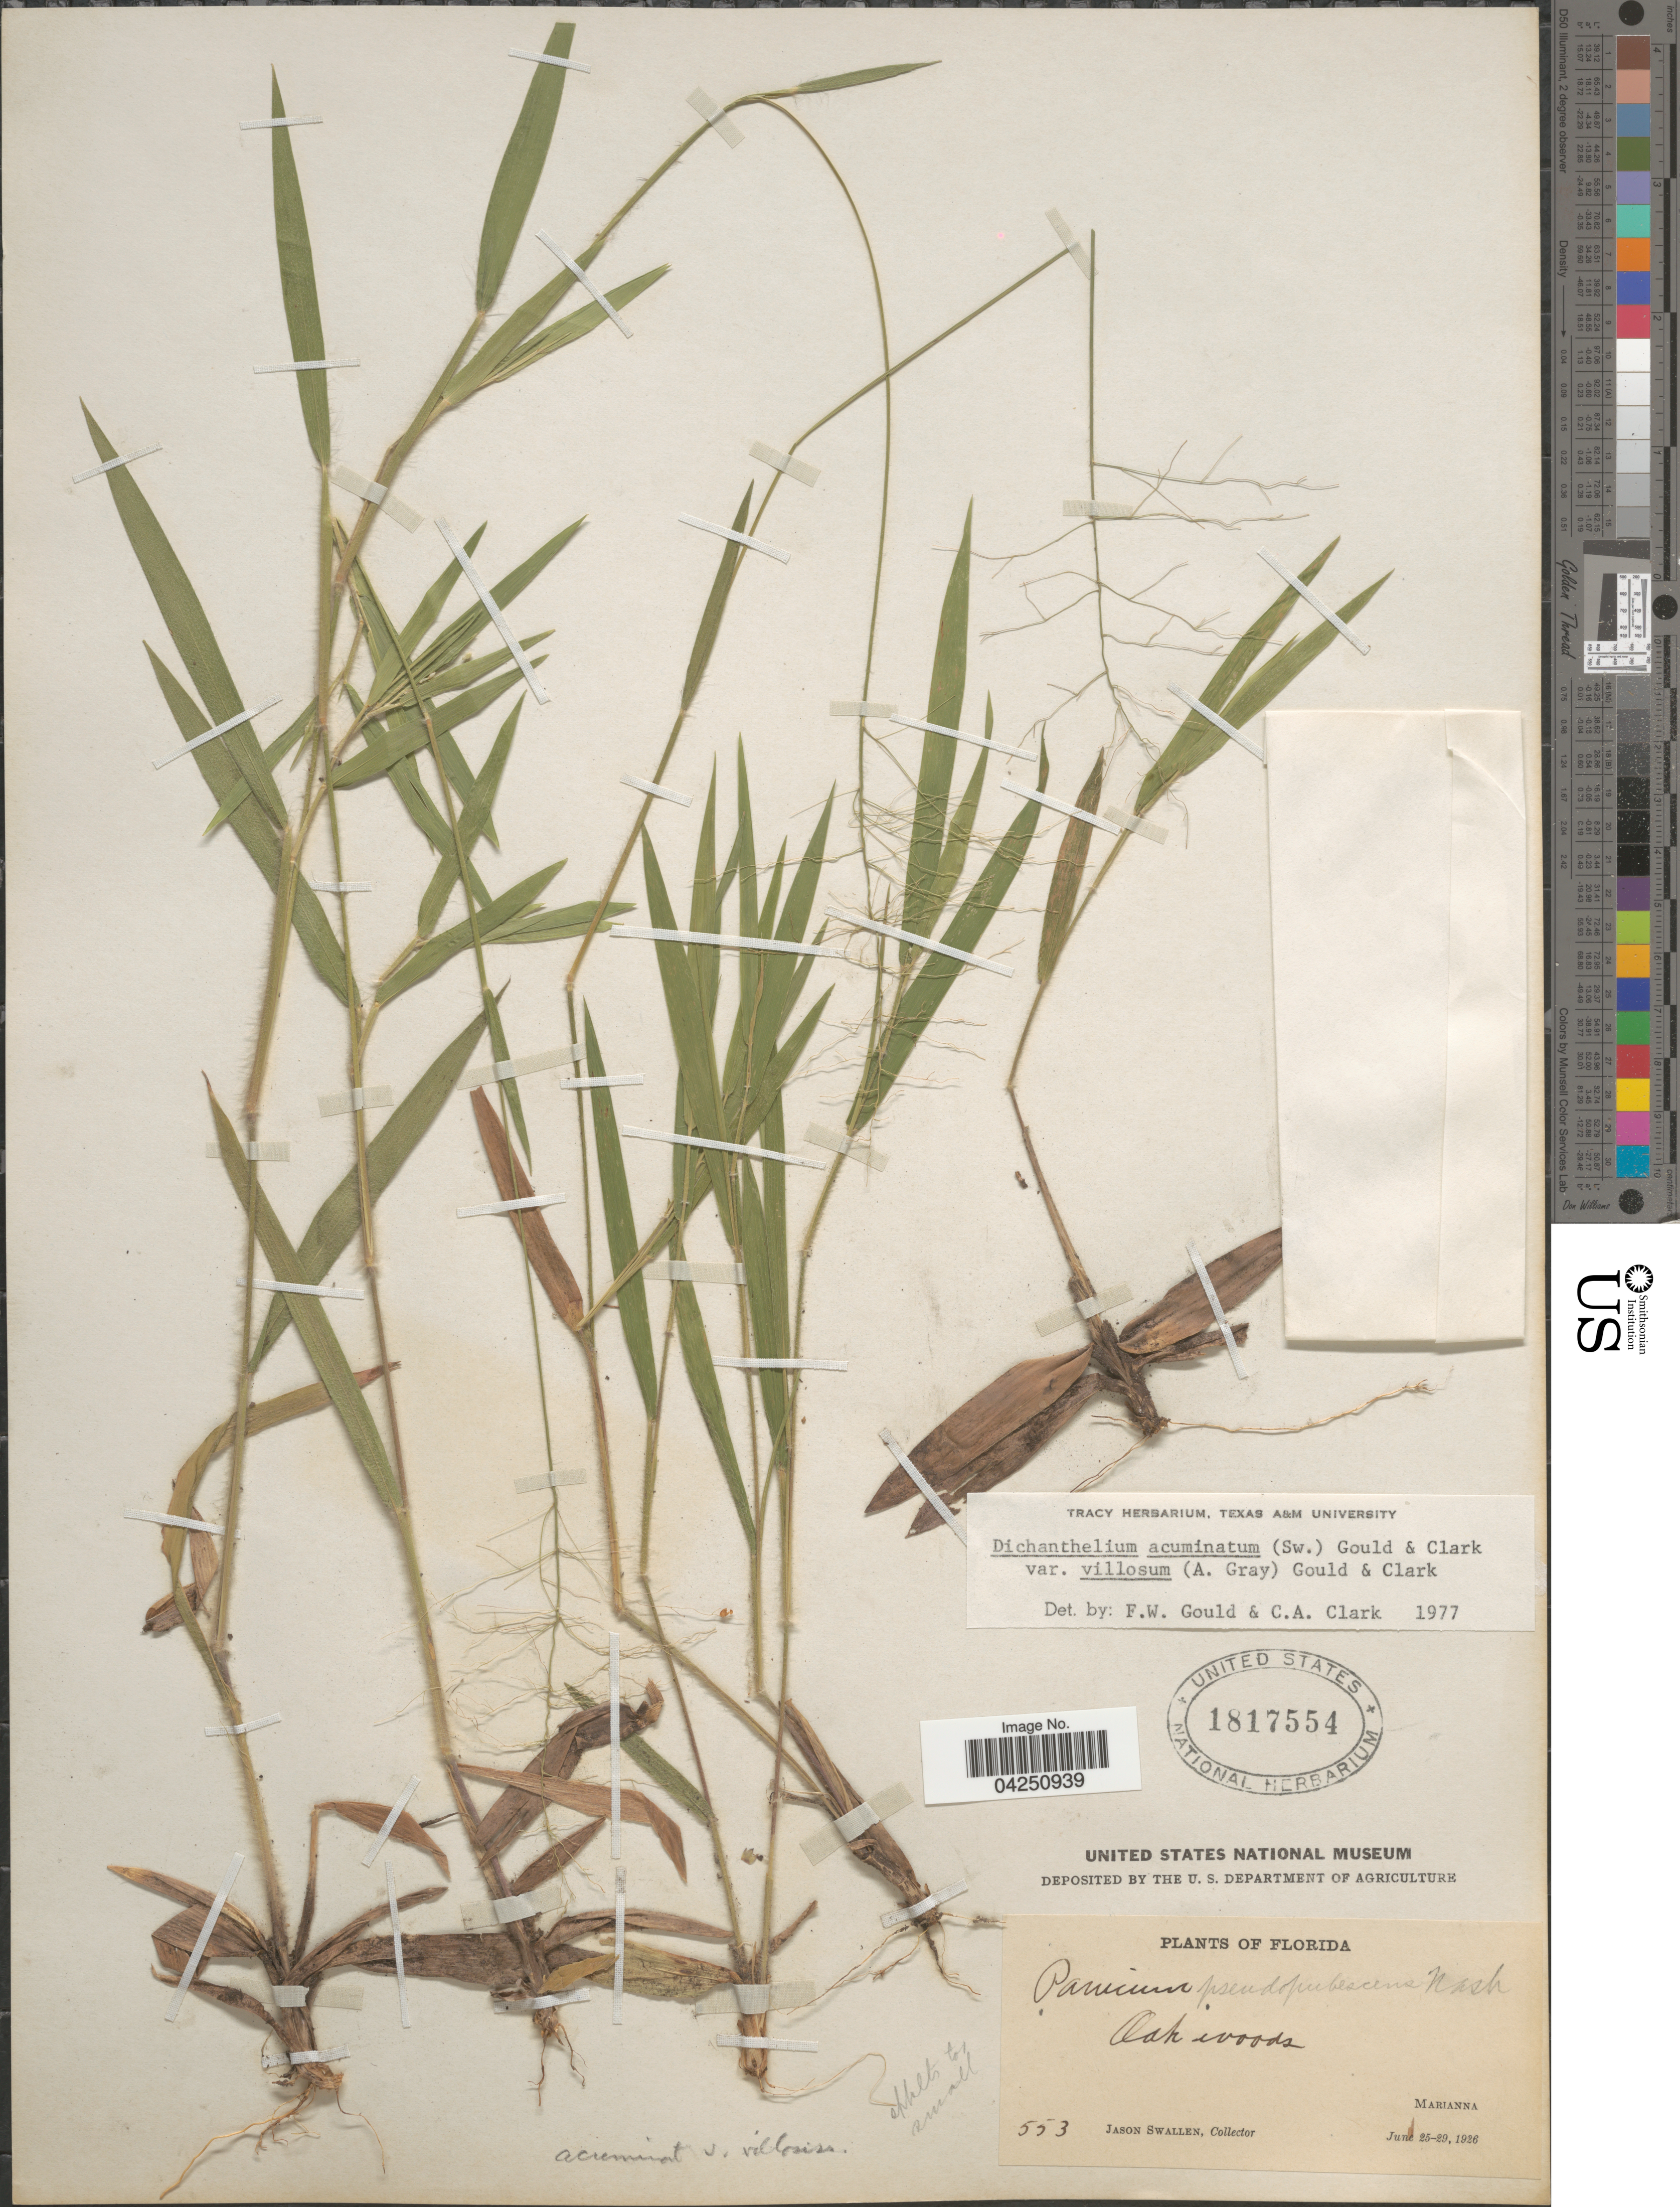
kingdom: Plantae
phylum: Tracheophyta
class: Liliopsida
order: Poales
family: Poaceae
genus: Dichanthelium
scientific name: Dichanthelium acuminatum var. acuminatum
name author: (Sw.) Gould & C.A. Clark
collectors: J. R. Swallen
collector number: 553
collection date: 1926-06-25/1926-06-29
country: United States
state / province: Florida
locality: Marianna.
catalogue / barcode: US 1817554